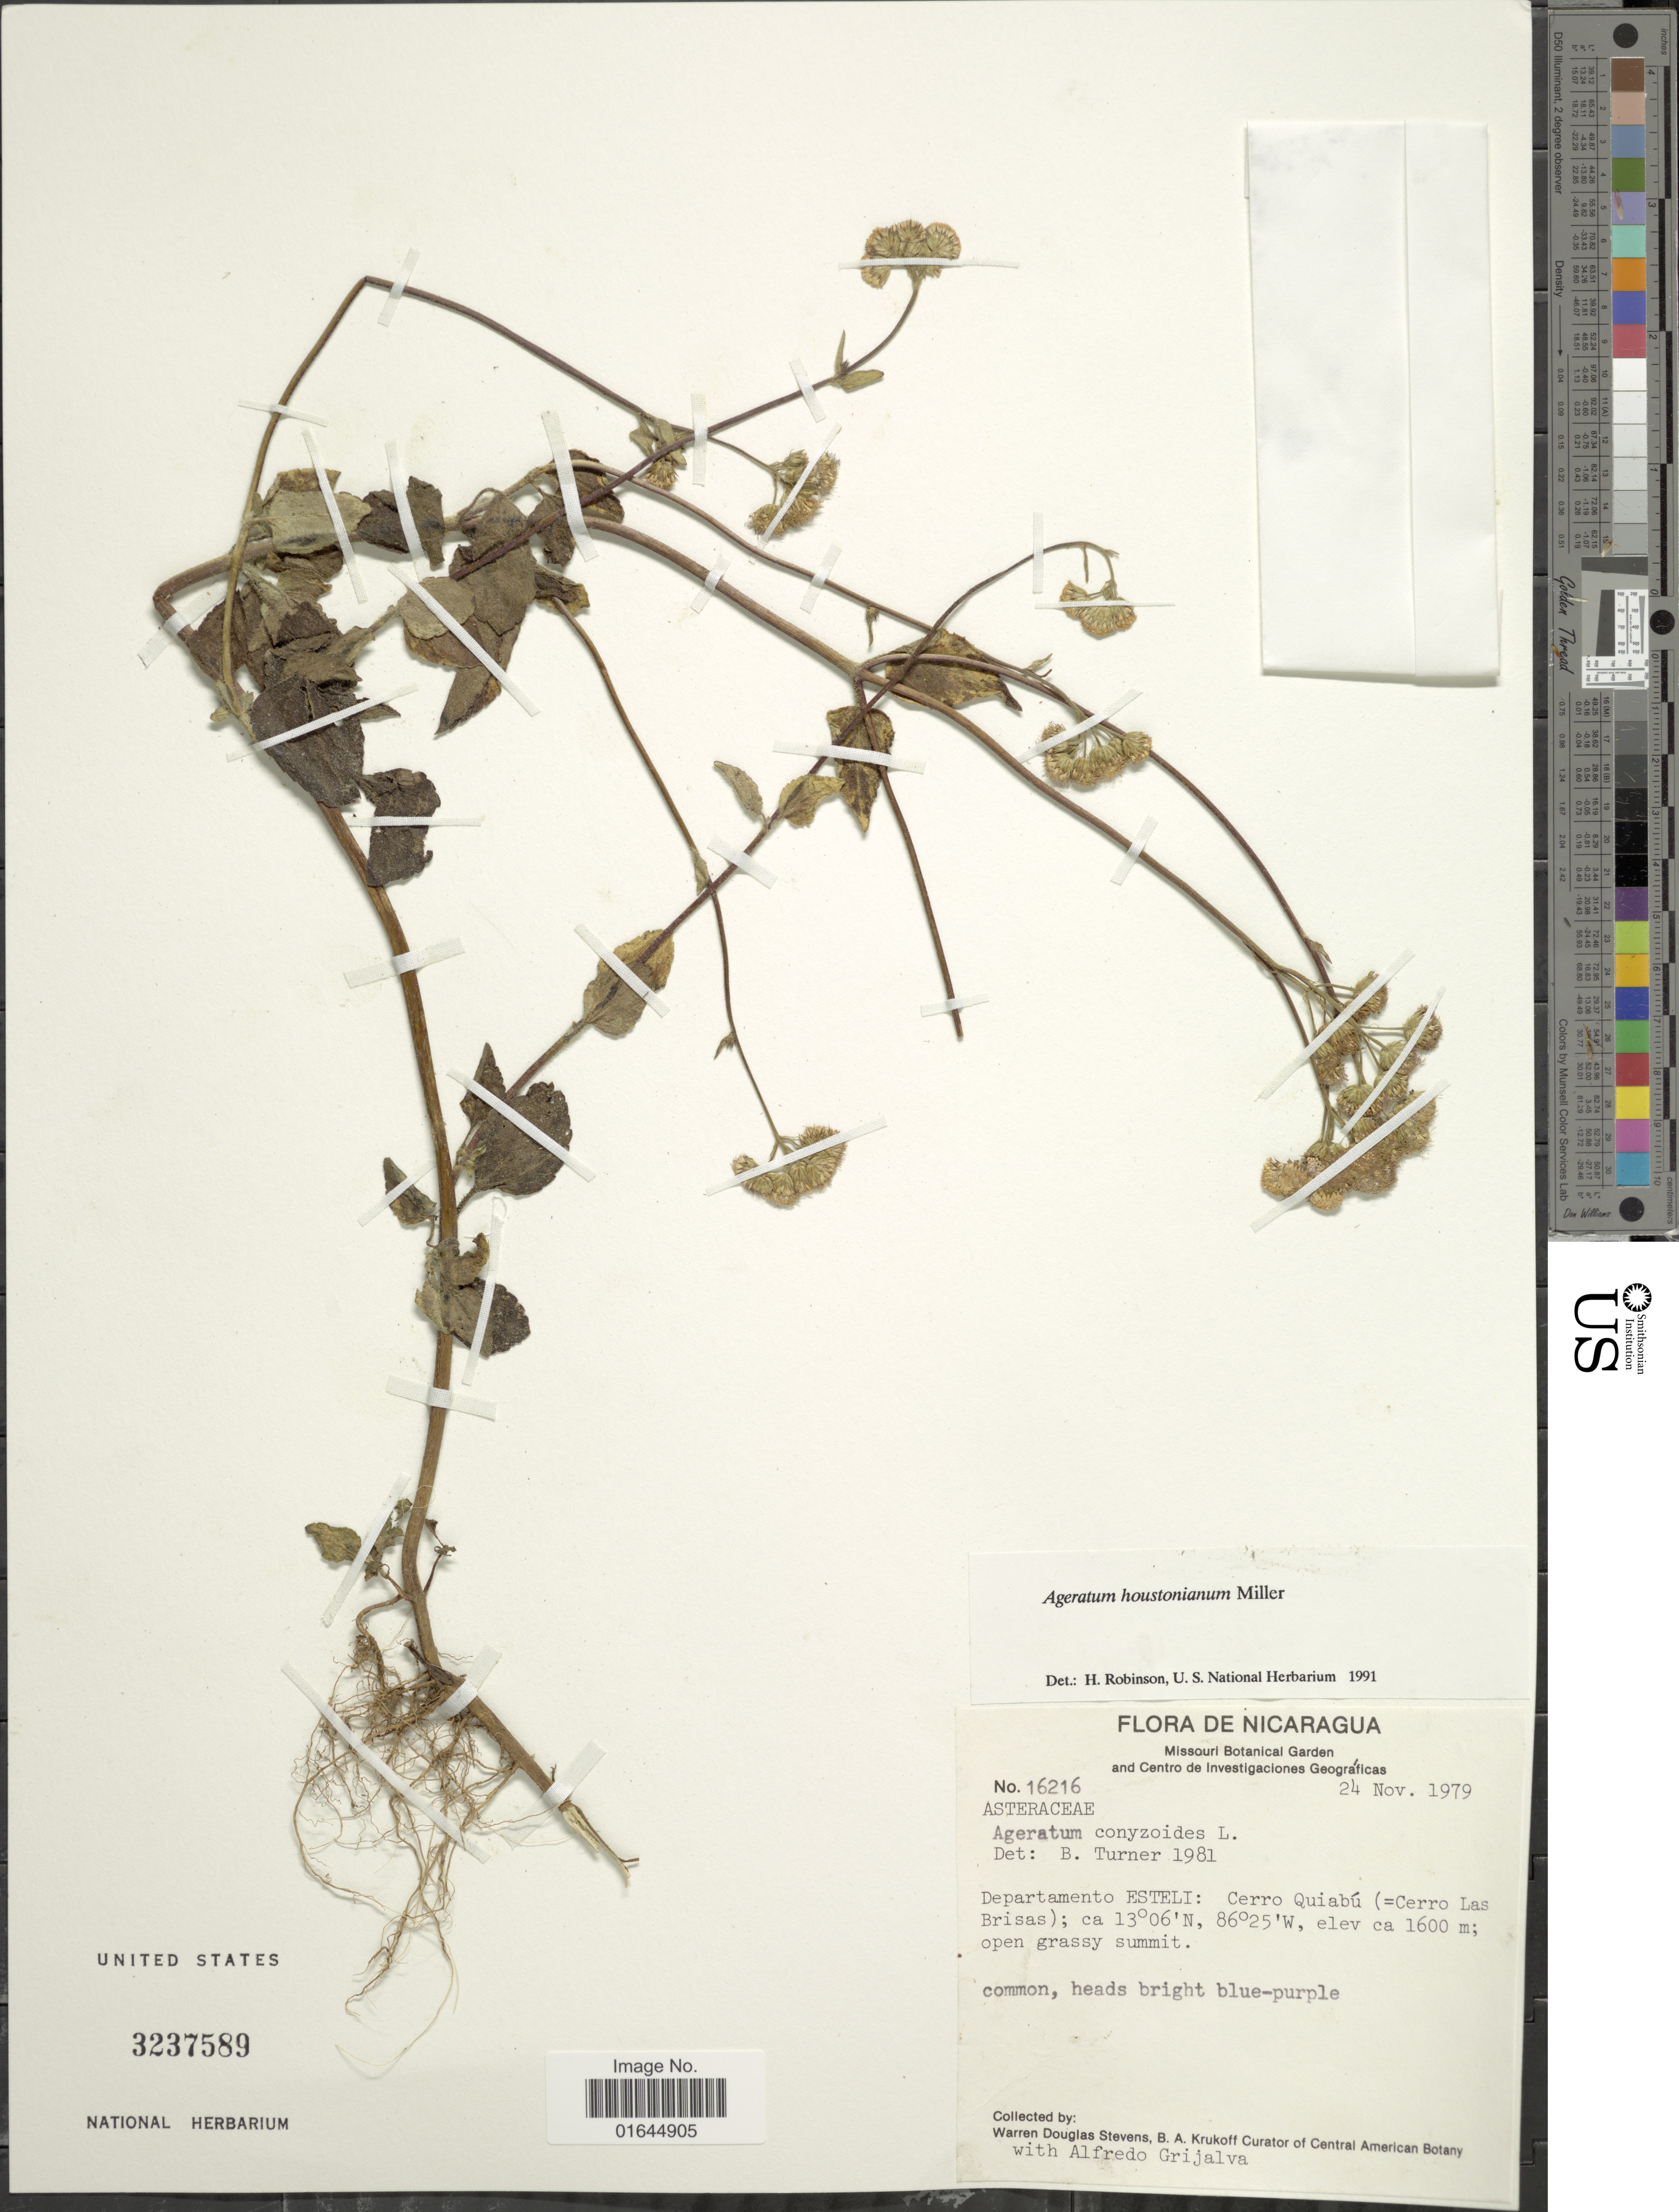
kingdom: Plantae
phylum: Tracheophyta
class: Magnoliopsida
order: Asterales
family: Asteraceae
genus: Ageratum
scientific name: Ageratum houstonianum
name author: Mill.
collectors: W. D. Stevens, B. A. Krukoff & A. Grijalva P.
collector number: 16216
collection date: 1979-11-24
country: Nicaragua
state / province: Esteli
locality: Departamento de Esteli: Cerro Quiabú (= Cerro Las Brisas).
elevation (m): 1600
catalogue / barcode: US 3237589